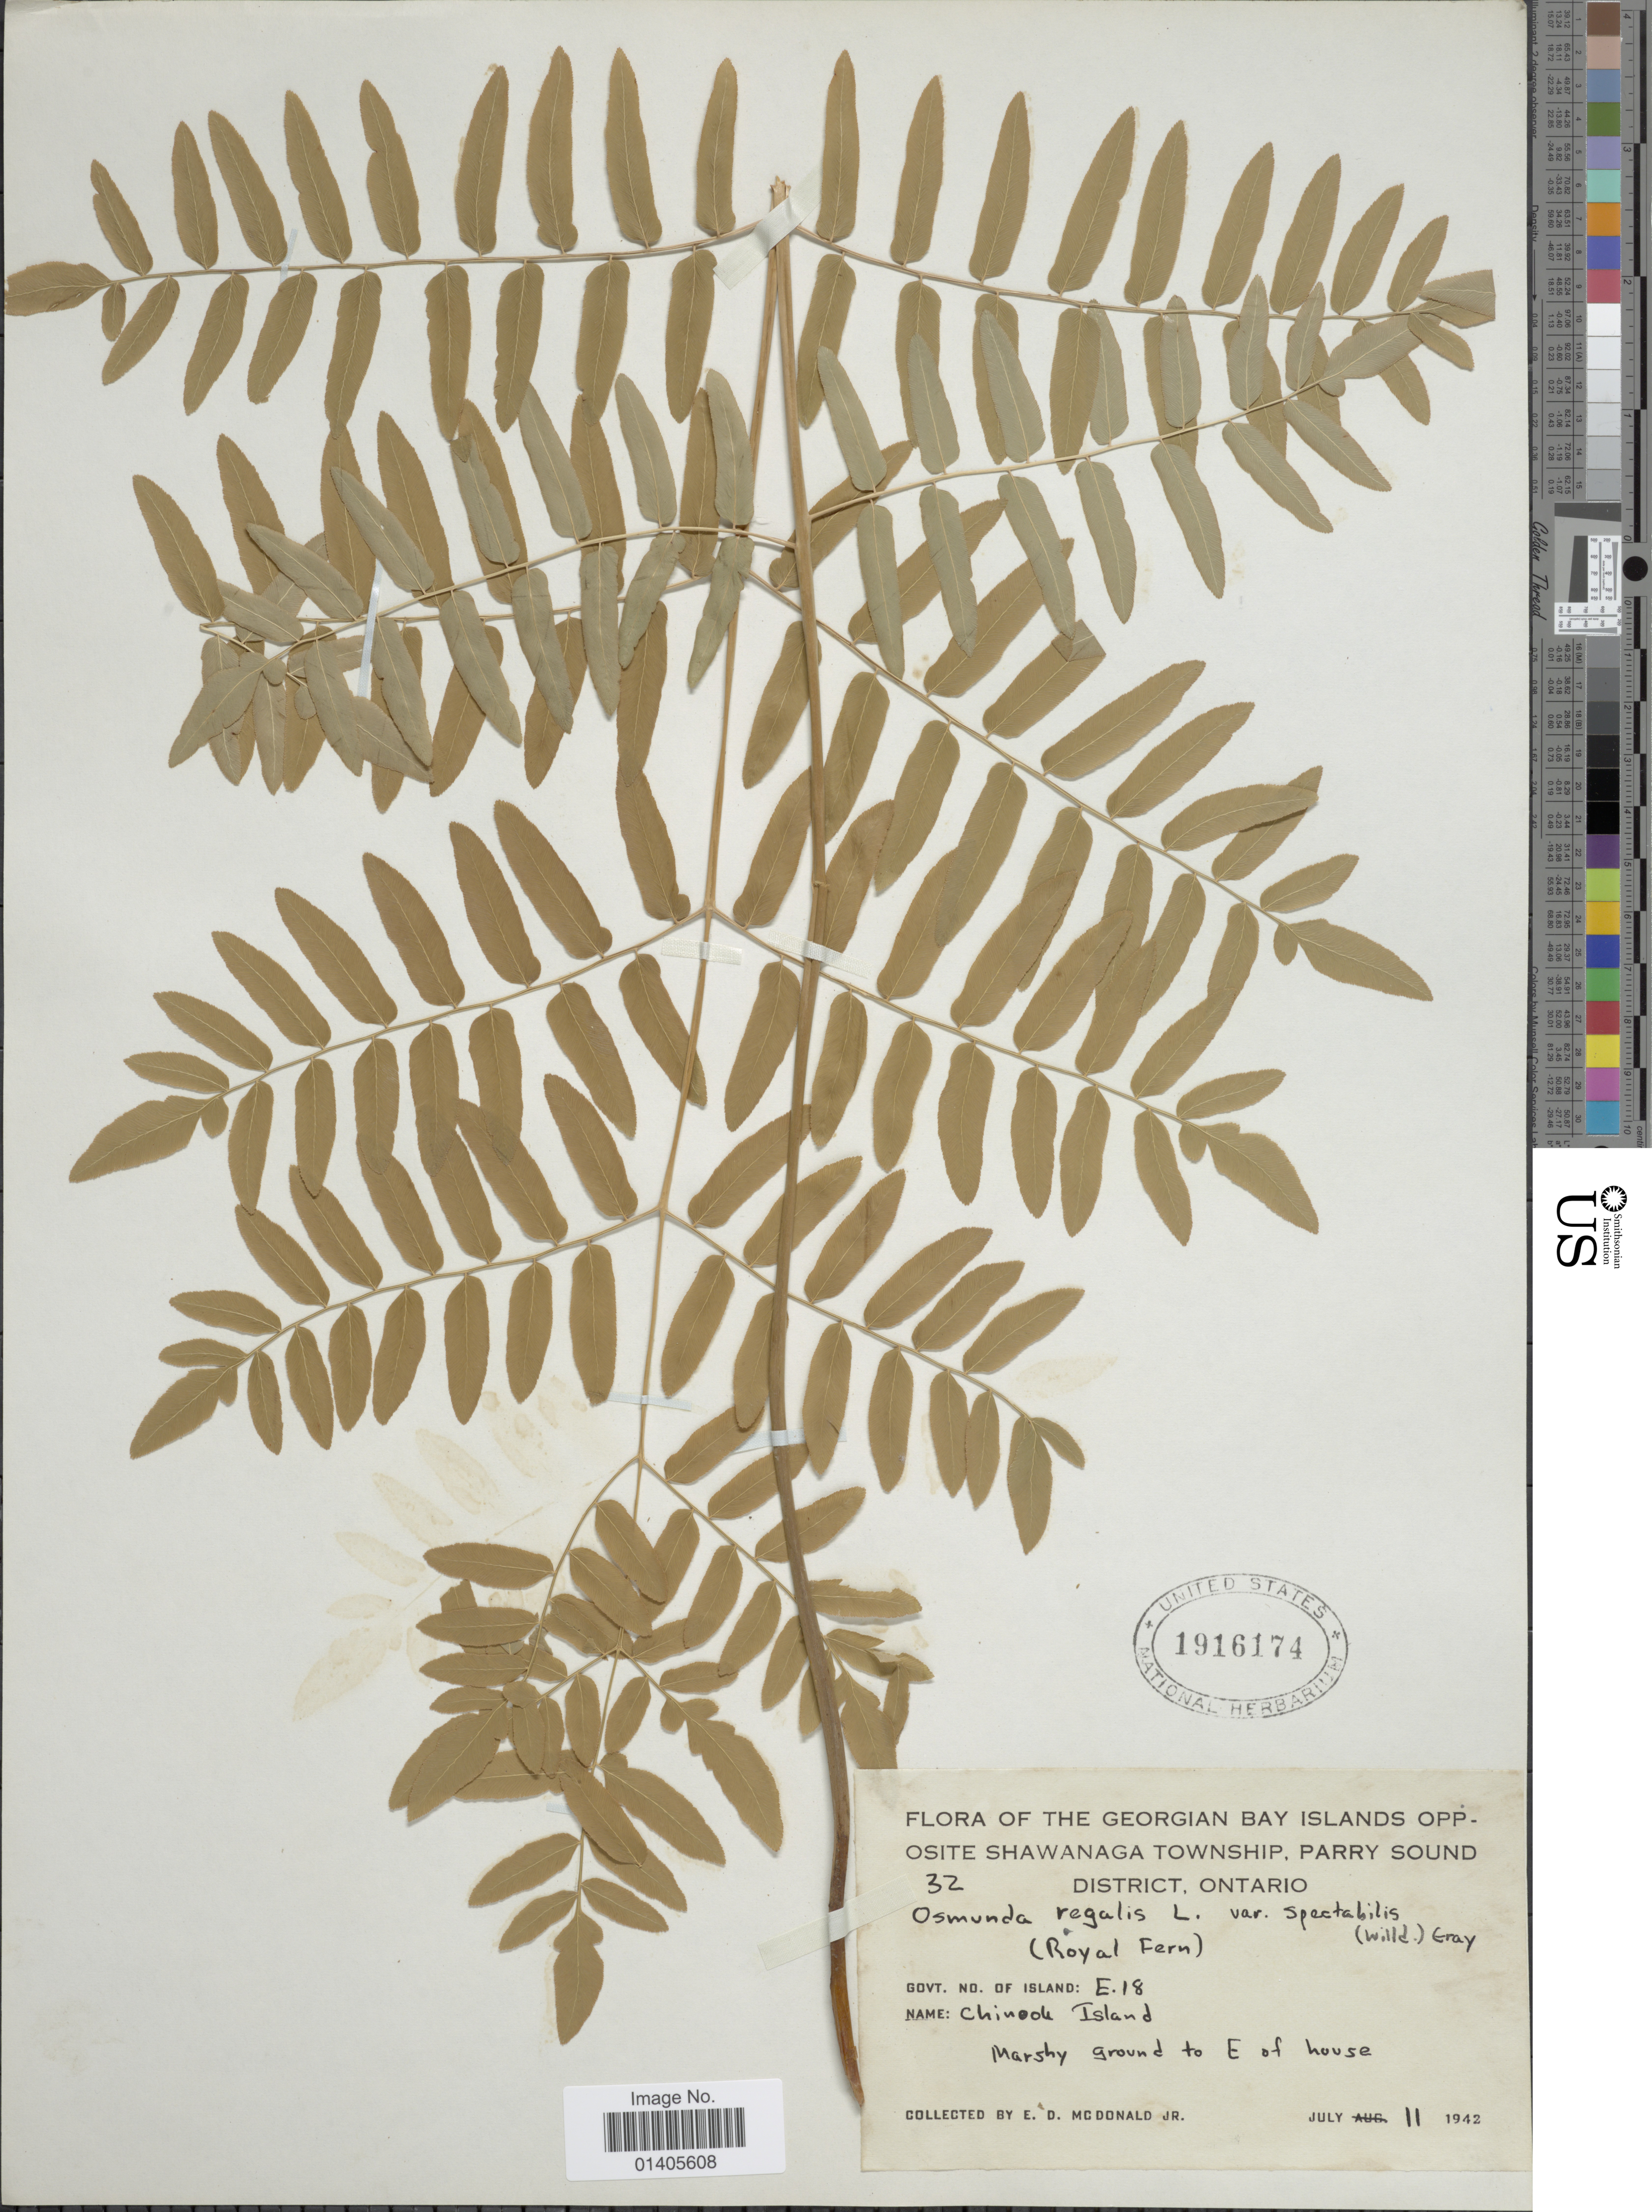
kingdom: Plantae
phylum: Tracheophyta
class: Polypodiopsida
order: Osmundales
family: Osmundaceae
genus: Osmunda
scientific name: Osmunda regalis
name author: L.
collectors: E. D. McDonald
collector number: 32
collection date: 1942-08-11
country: Canada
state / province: Ontario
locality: The Georgian Bay Islands Opposite Shawanaga Township, Parry Sound District, Chinook Island, marshy ground to E of house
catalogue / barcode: US 1916174